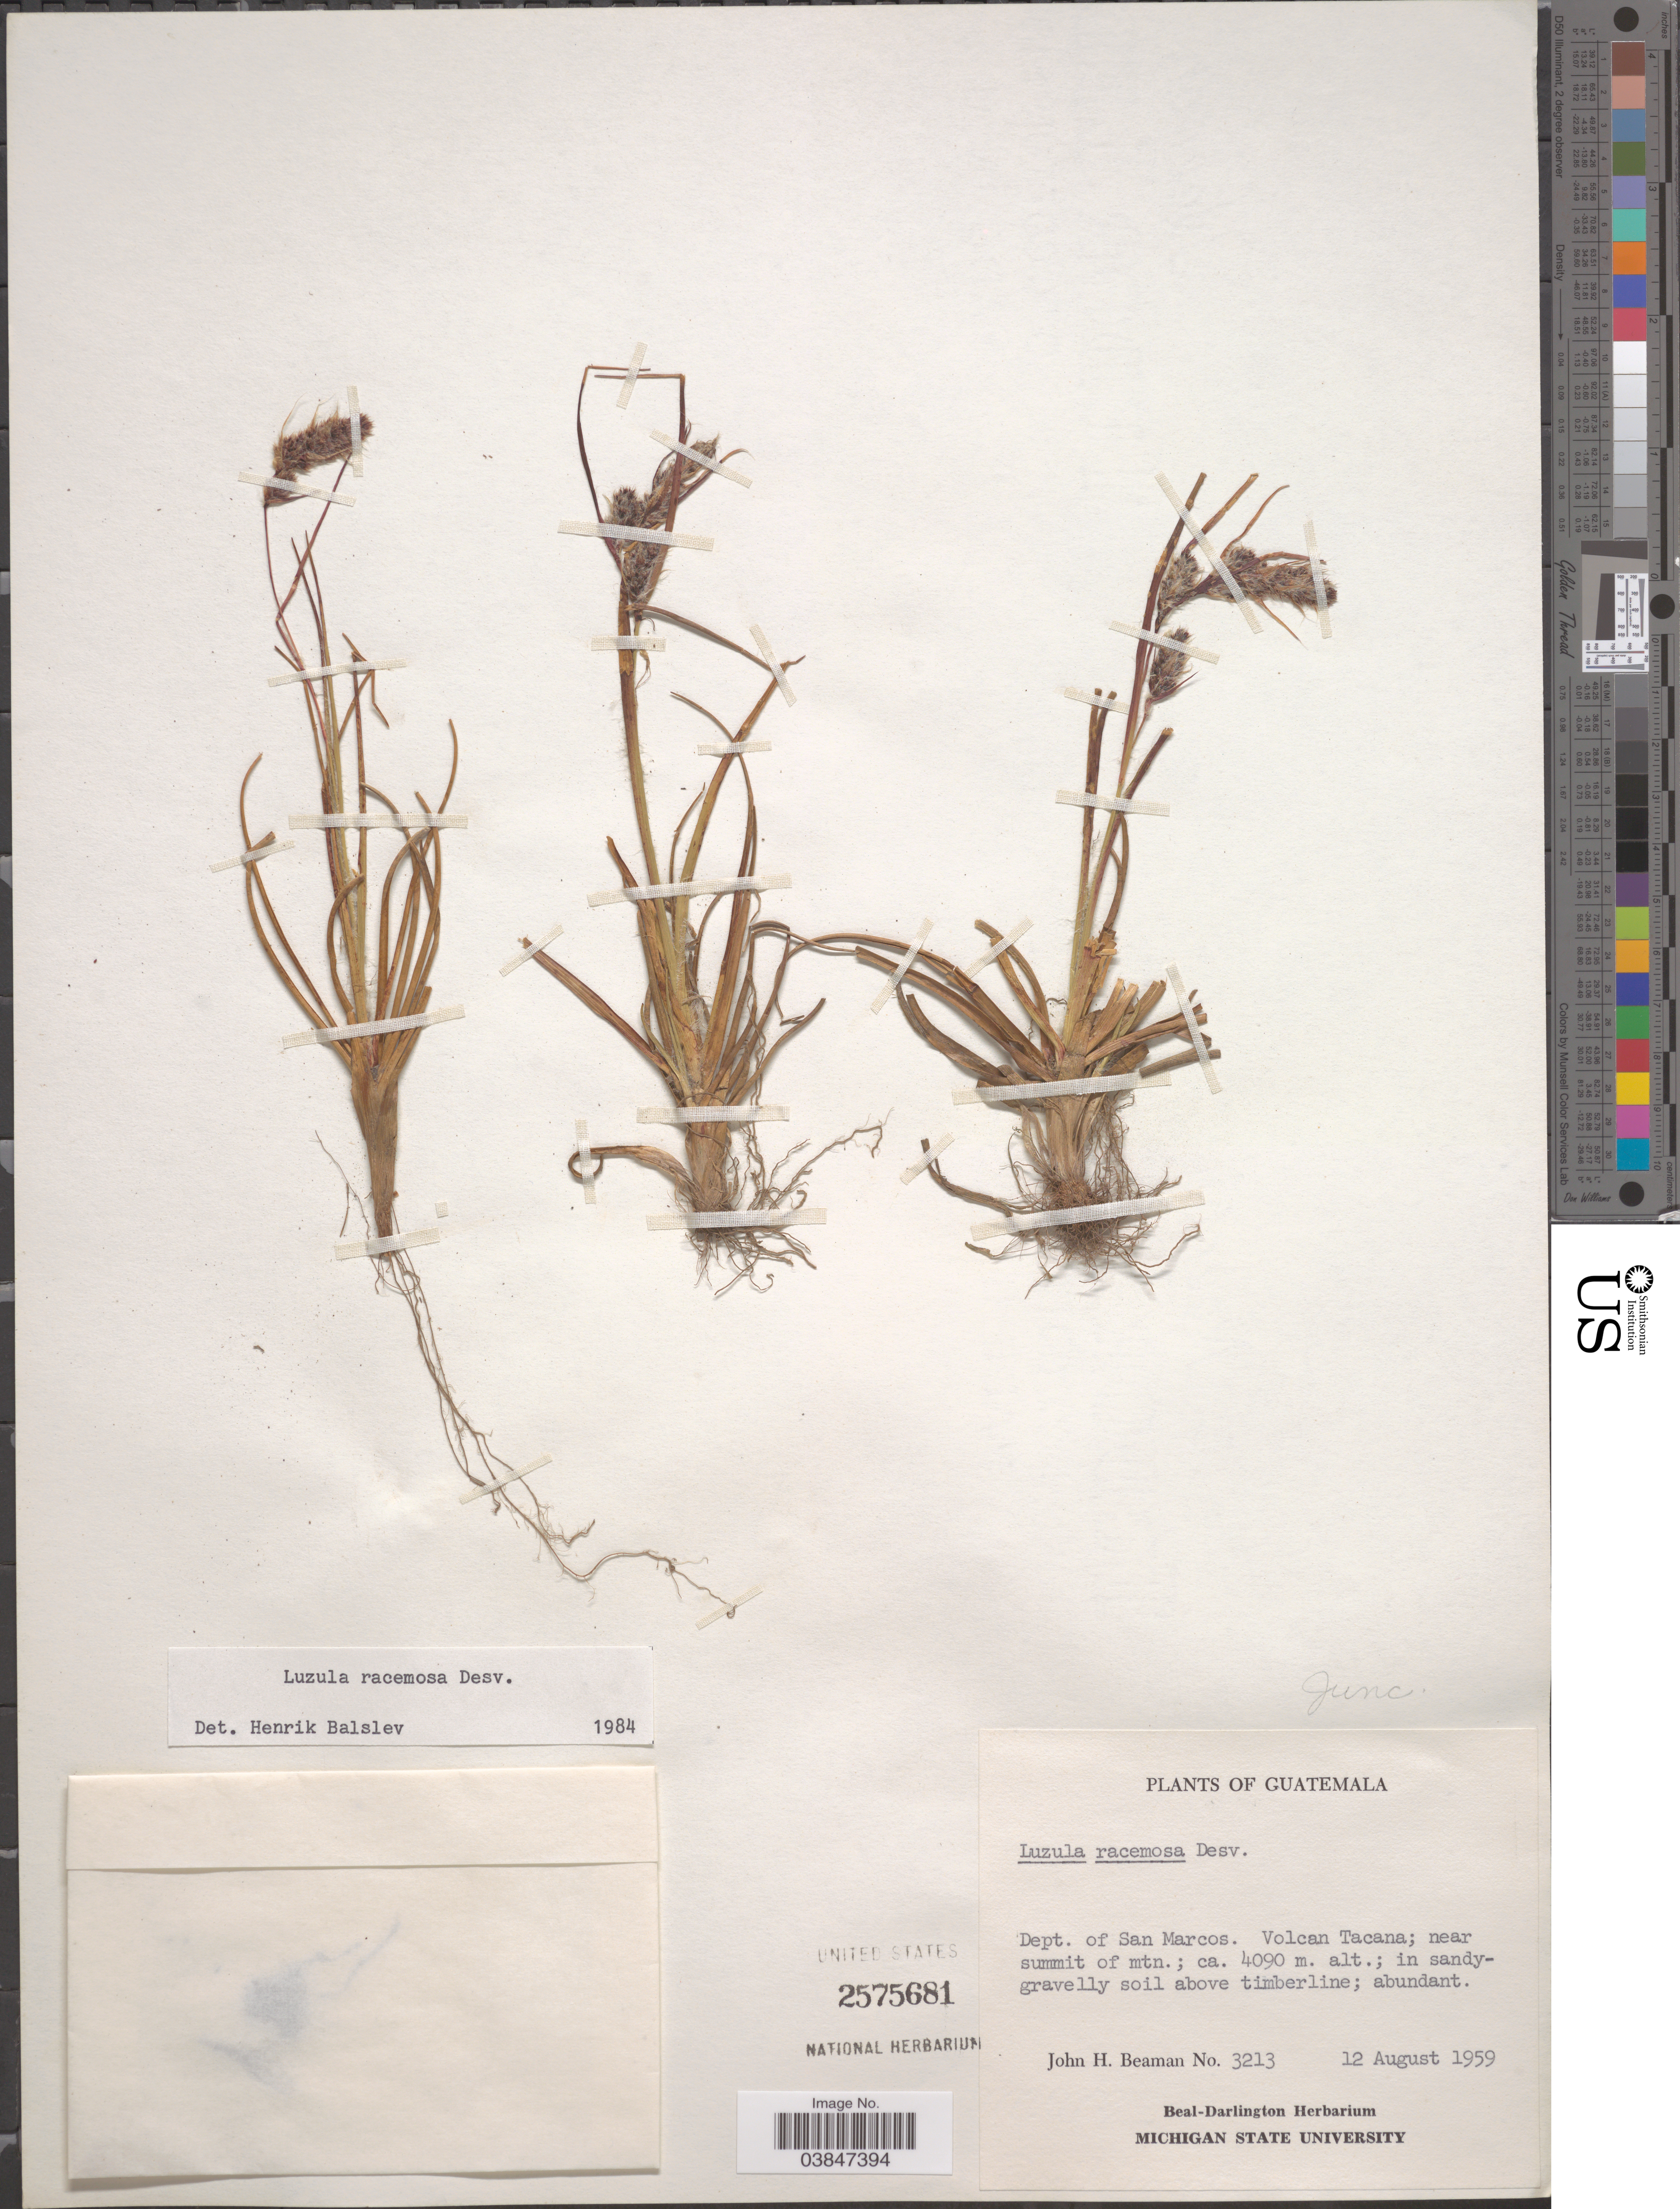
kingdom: Plantae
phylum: Tracheophyta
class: Liliopsida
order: Poales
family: Juncaceae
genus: Luzula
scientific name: Luzula racemosa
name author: Desv.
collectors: J. H. Beaman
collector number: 3213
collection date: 1959-08-12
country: Guatemala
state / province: San Marcos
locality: Dept. of San Marcos. Volcan Tacana; near summit of mtn.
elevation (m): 4090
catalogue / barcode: US 2575681